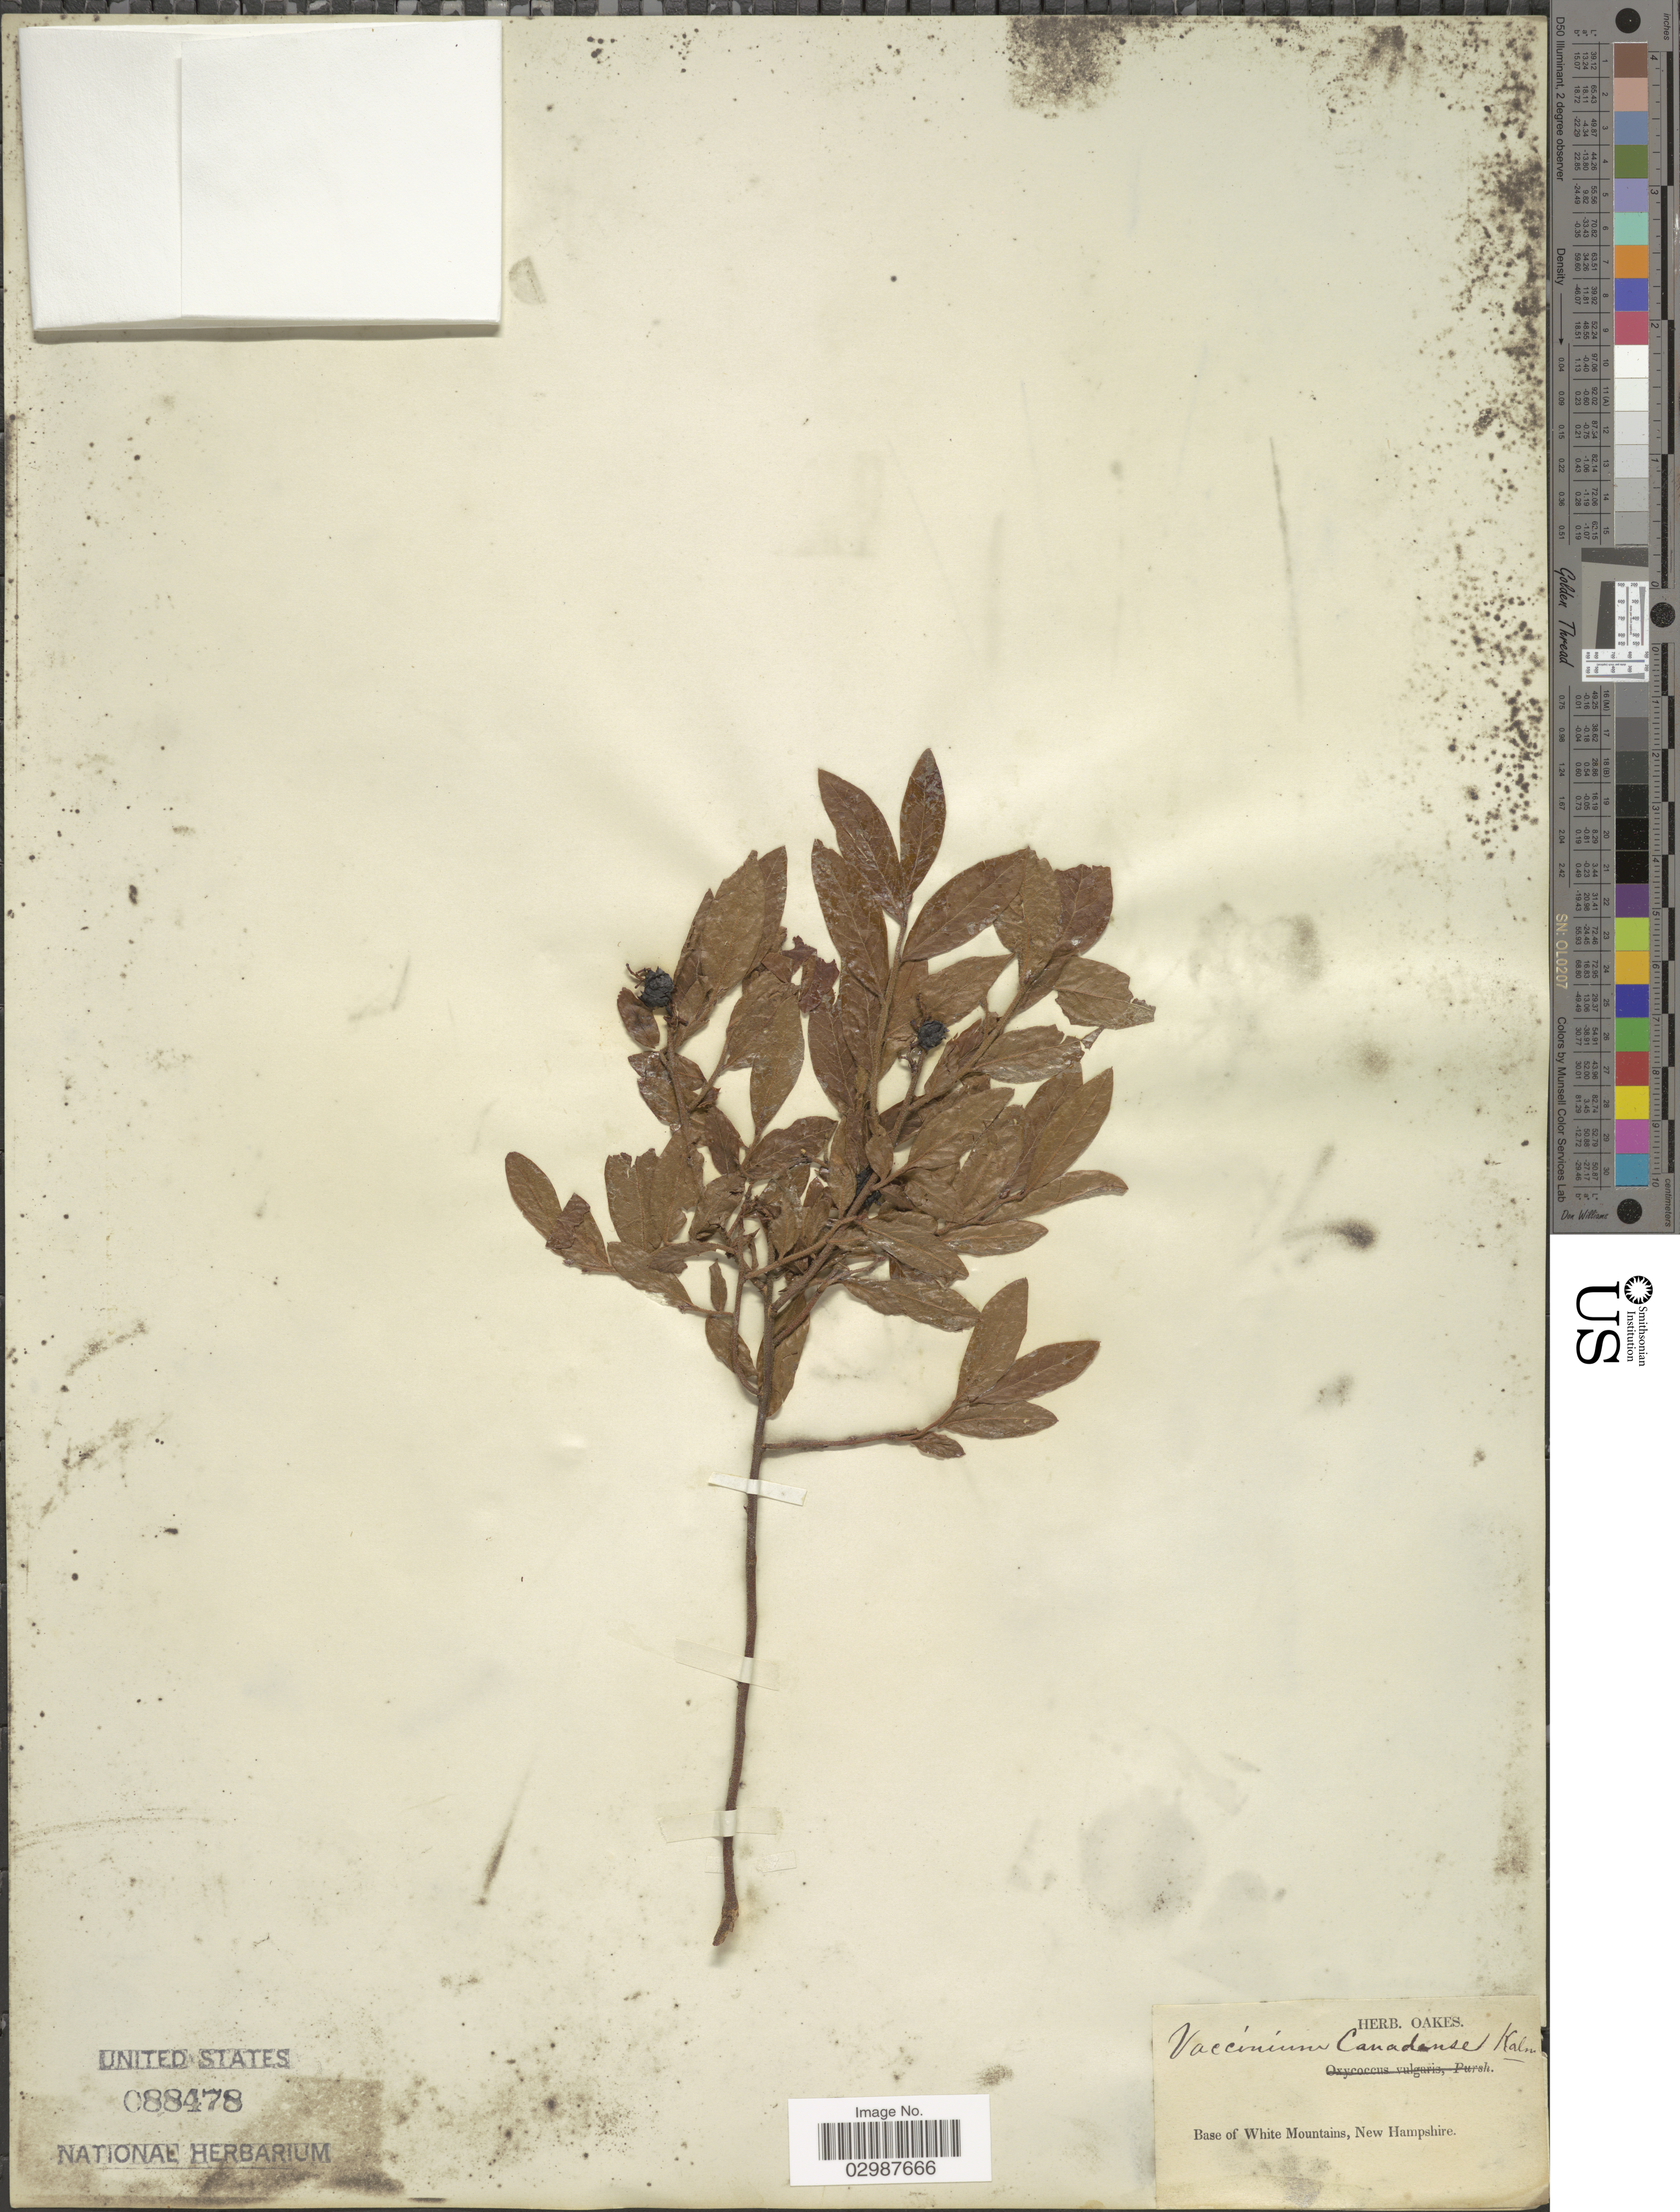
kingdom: Plantae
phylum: Tracheophyta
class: Magnoliopsida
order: Ericales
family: Ericaceae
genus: Vaccinium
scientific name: Vaccinium canadense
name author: Kalm ex Richardson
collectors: ex herb. Oakes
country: United States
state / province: New Hampshire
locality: Base of White Mountains.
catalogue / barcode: US 88478